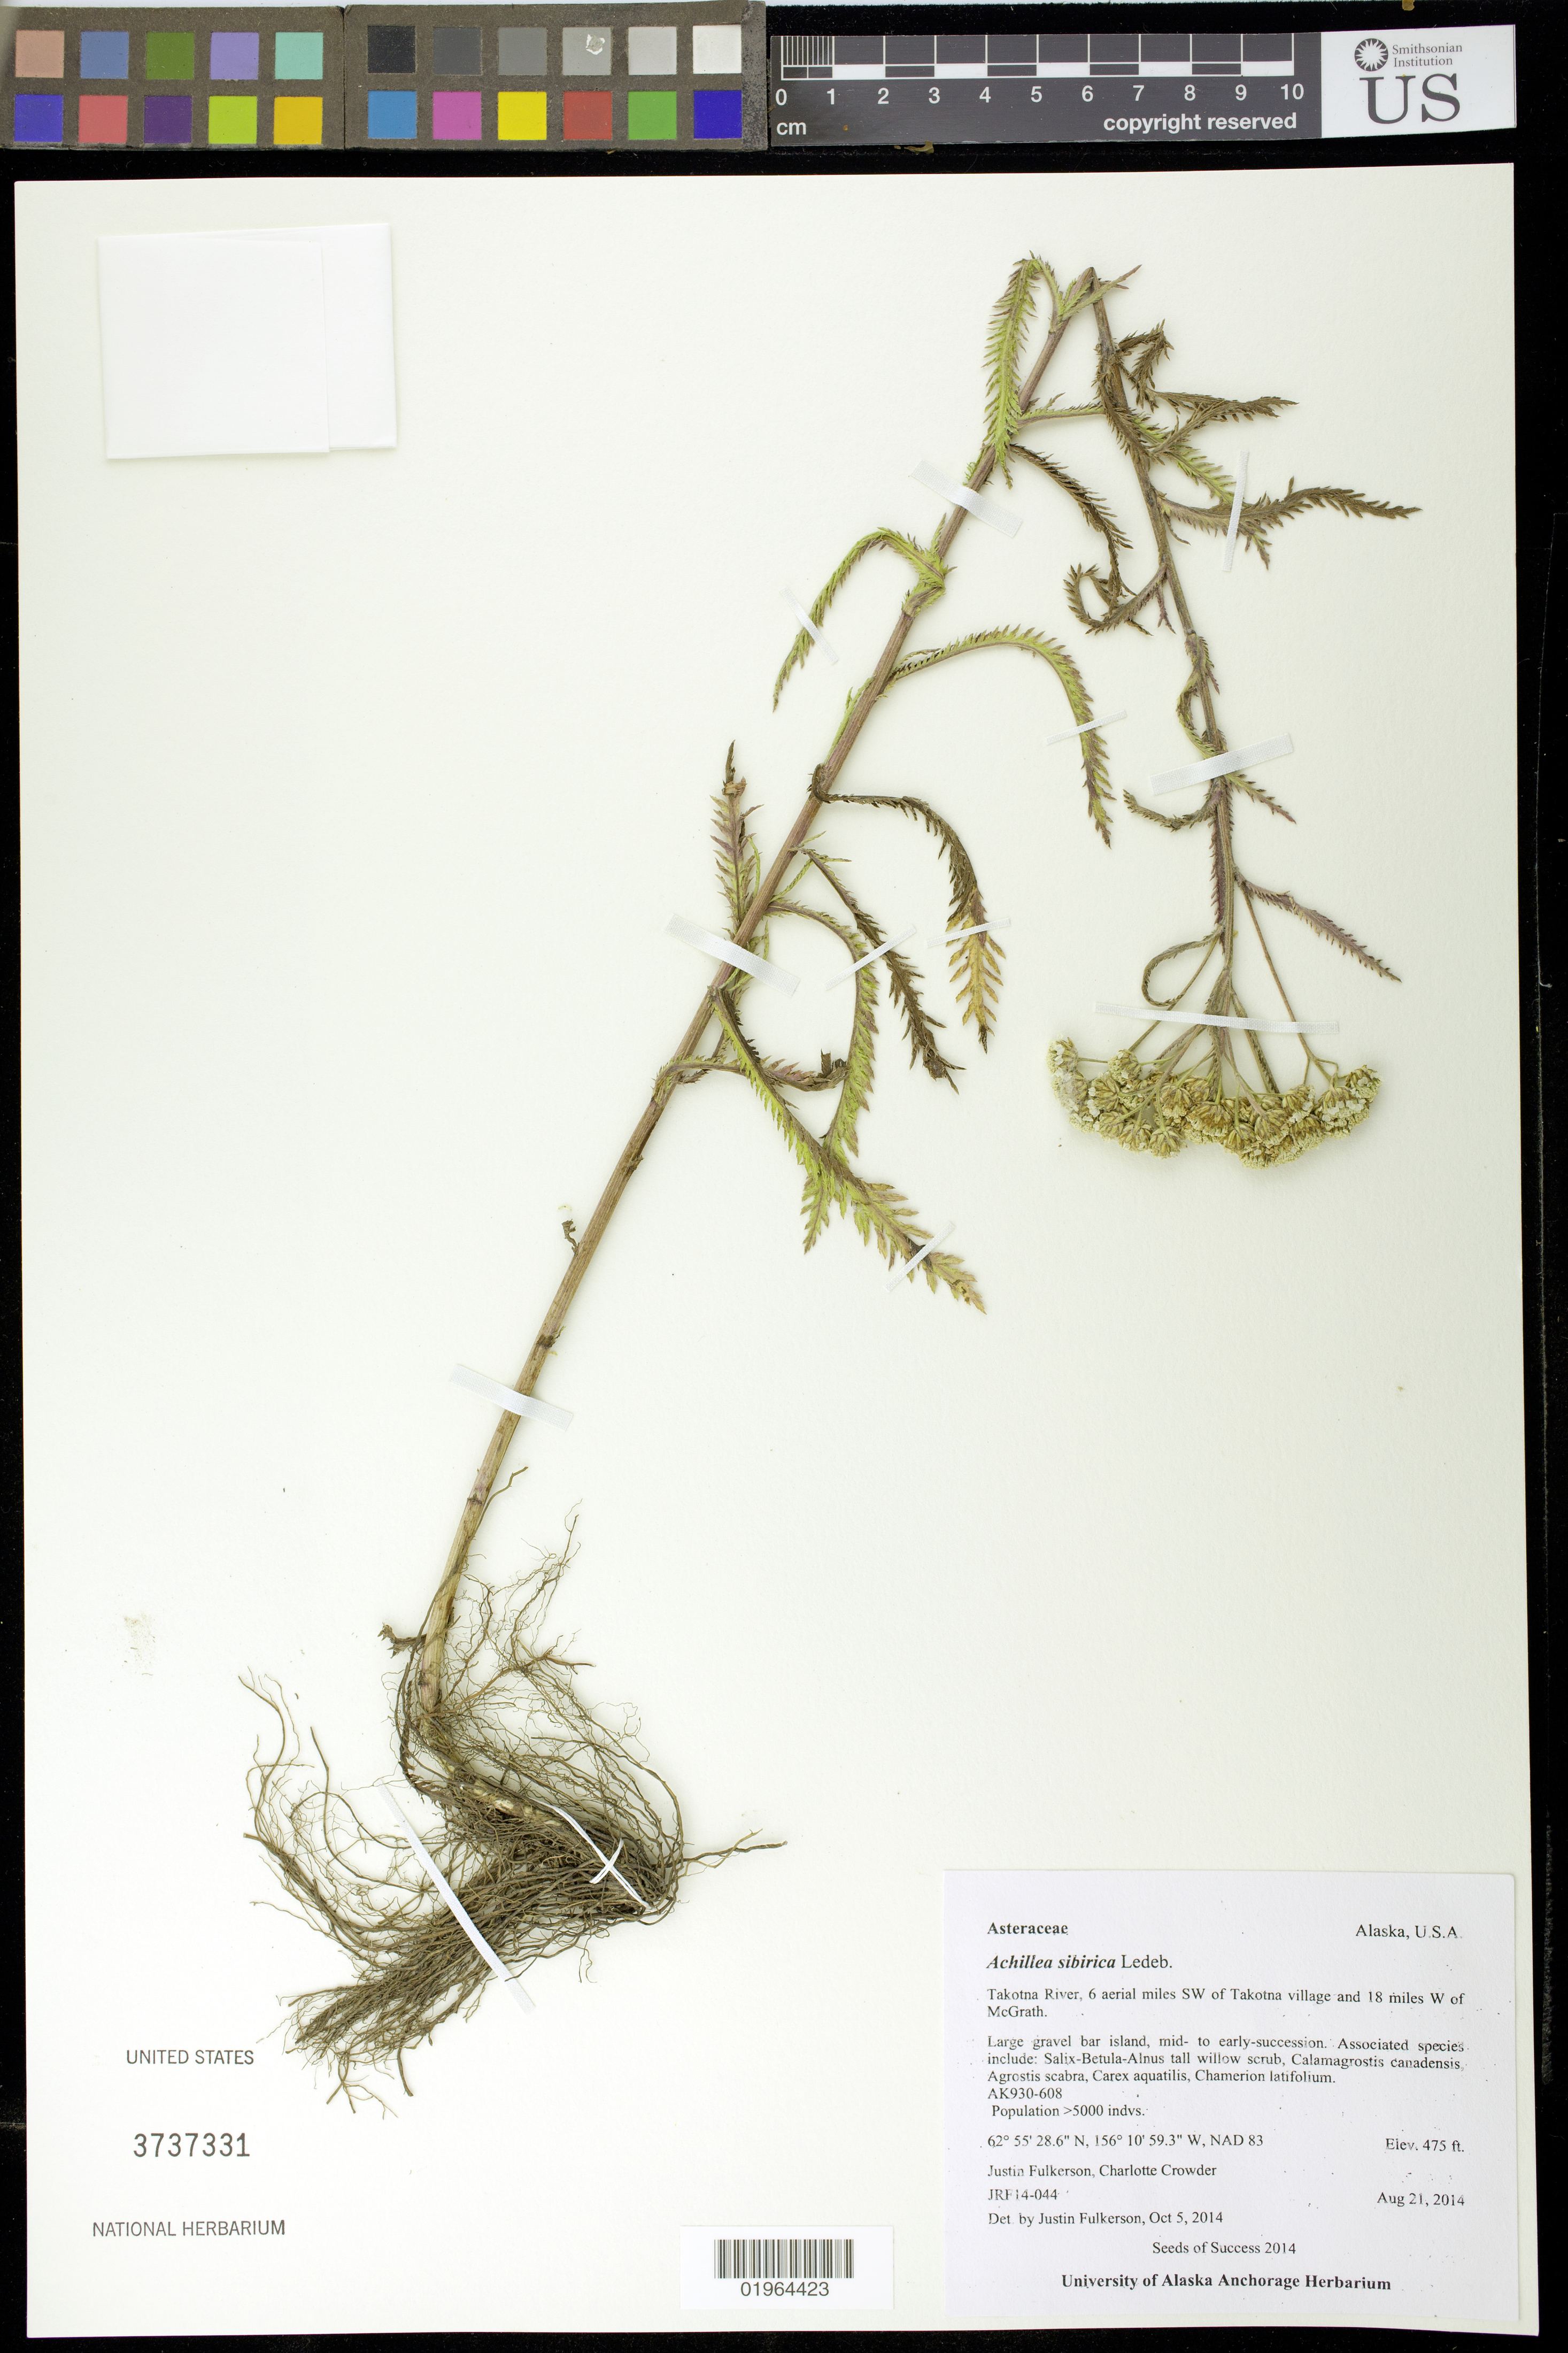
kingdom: Plantae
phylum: Tracheophyta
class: Magnoliopsida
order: Asterales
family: Asteraceae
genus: Achillea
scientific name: Achillea sibirica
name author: Ledeb.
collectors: J. Fulkerson & C. Crowder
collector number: JRF14-044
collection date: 2014-08-21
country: United States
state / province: Alaska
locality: Takotna River, 6 aerial miles SW of Takotna village and 18 miles W of McGrath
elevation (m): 145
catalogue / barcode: US 3737331